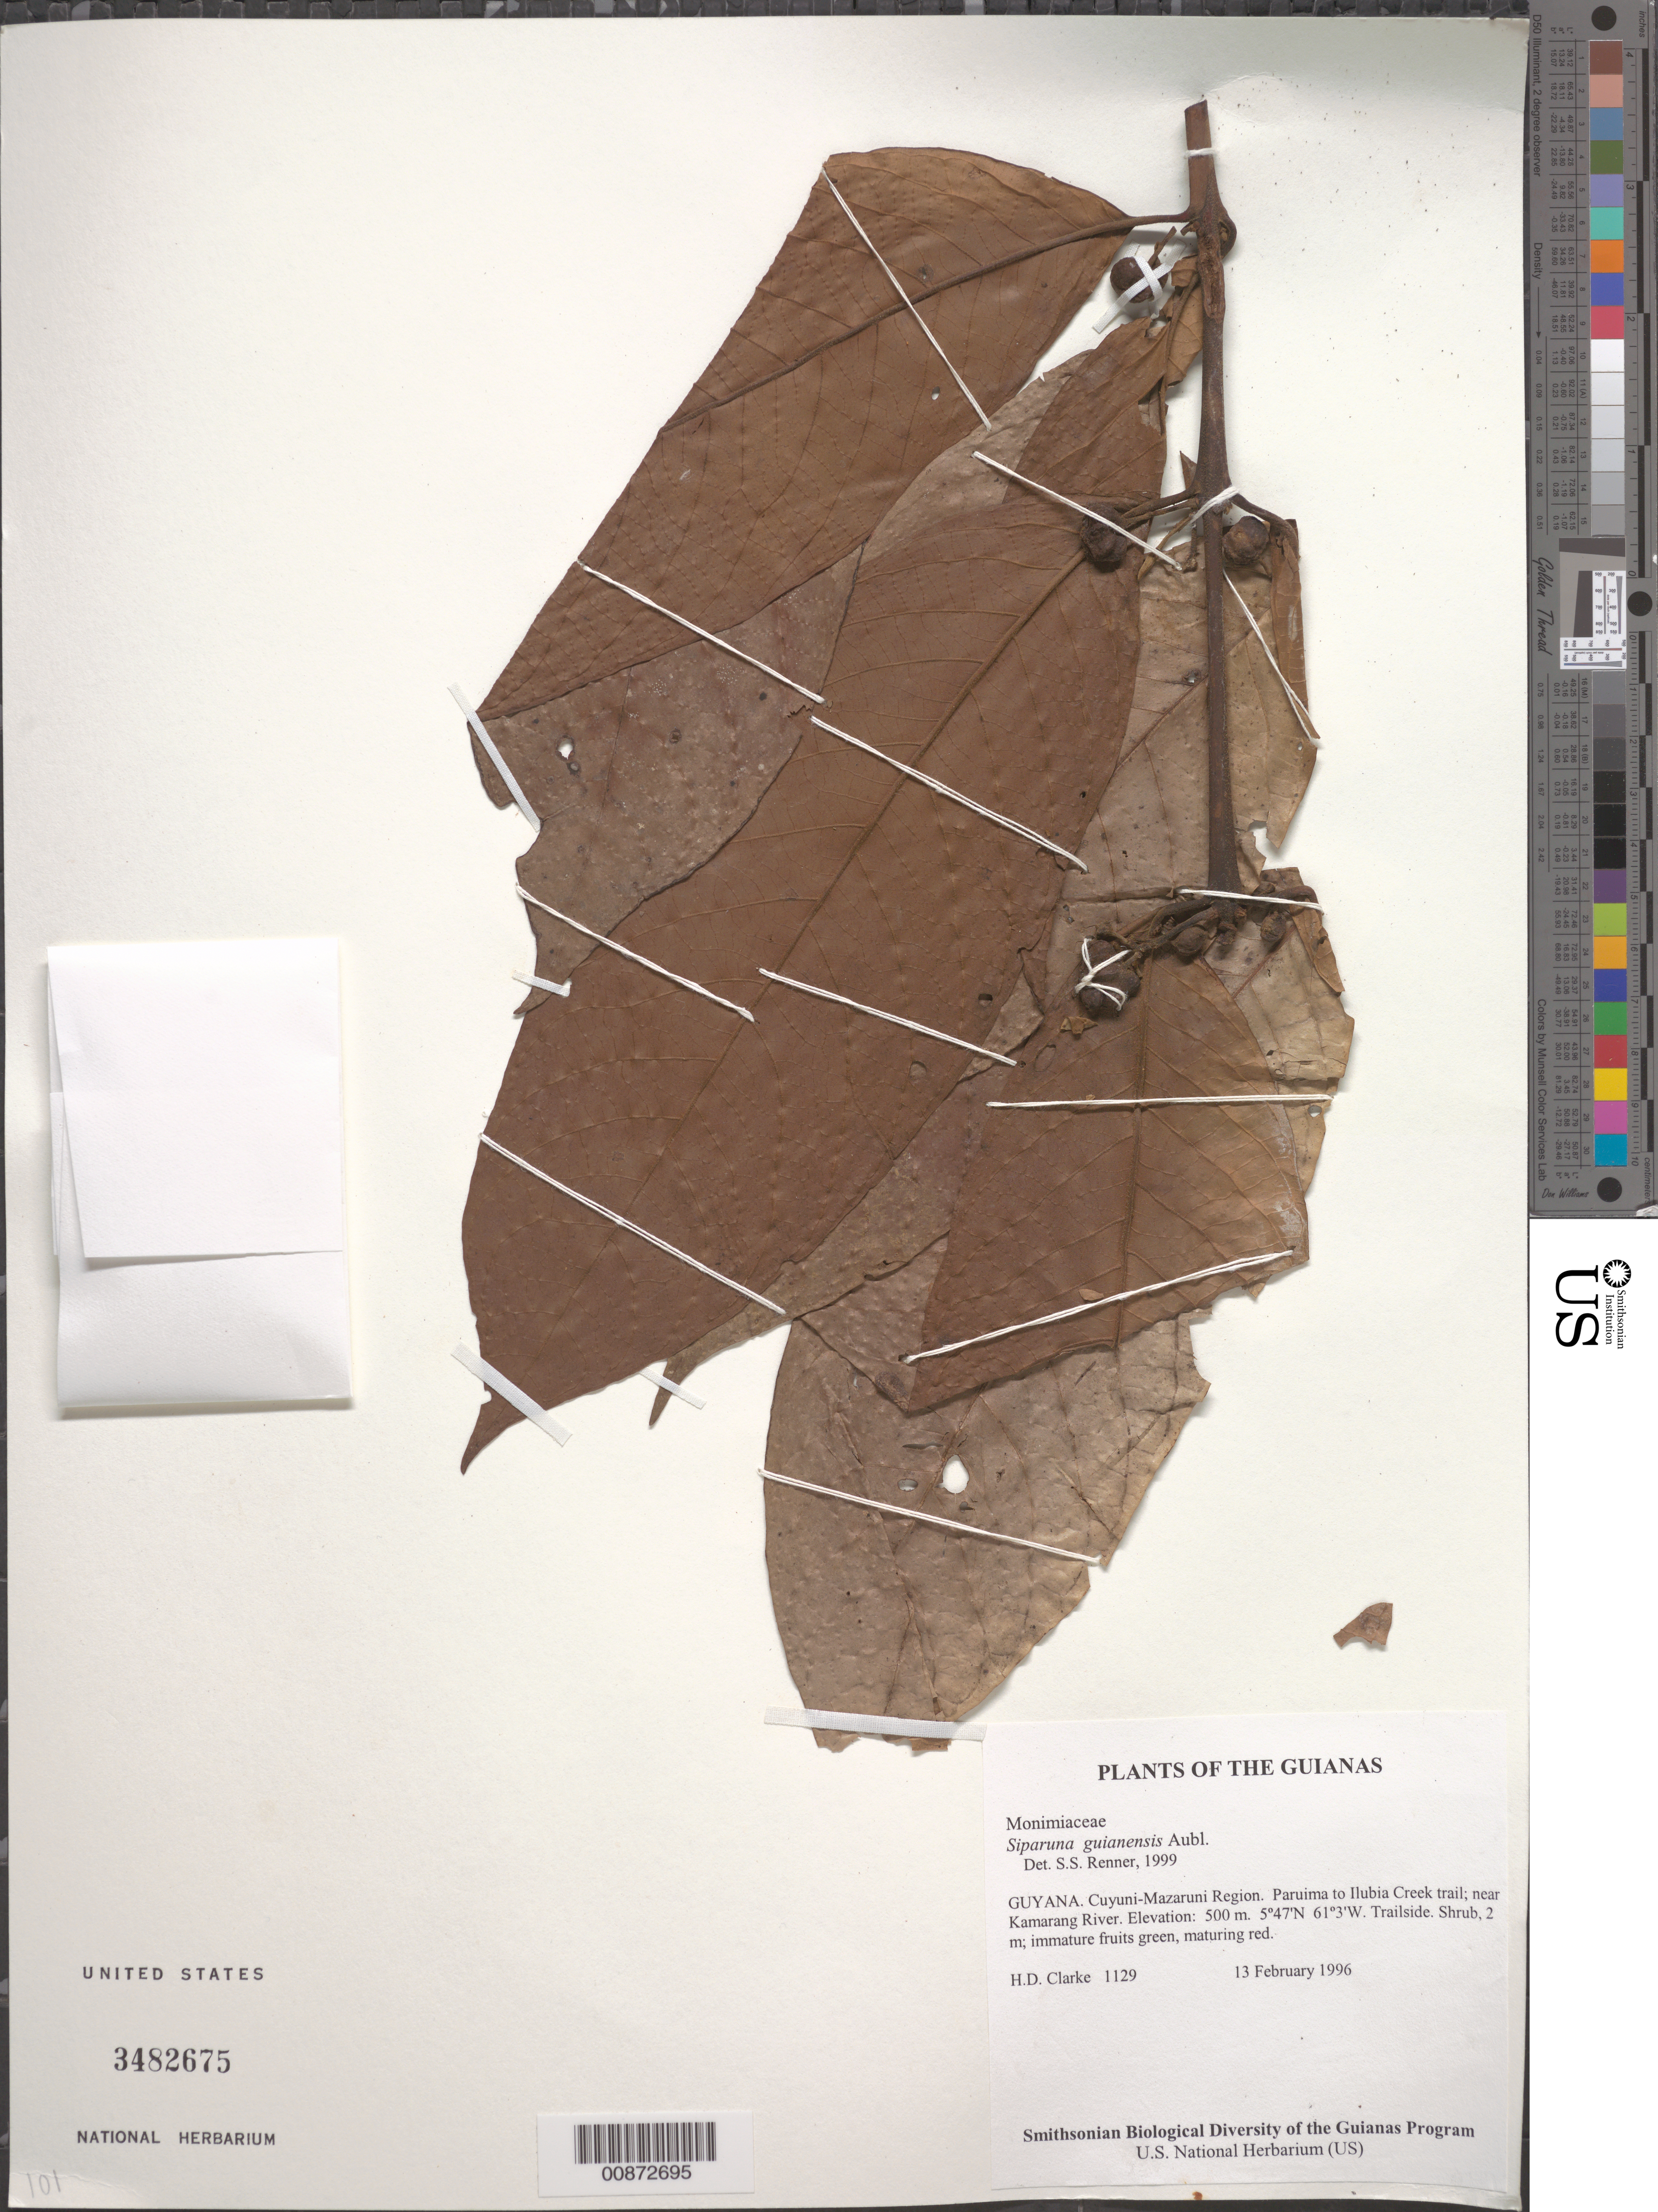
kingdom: Plantae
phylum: Tracheophyta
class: Magnoliopsida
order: Laurales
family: Siparunaceae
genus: Siparuna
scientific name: Siparuna guianensis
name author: Aubl.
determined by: Renner, S. S.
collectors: H. D. Clarke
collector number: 1129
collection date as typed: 13 February 1996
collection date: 1996-02-13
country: Guyana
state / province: Cuyuni-Mazaruni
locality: Paruima to Ilubia Creek trail; near Kamarang River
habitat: Trailside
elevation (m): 500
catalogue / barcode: US 3482675